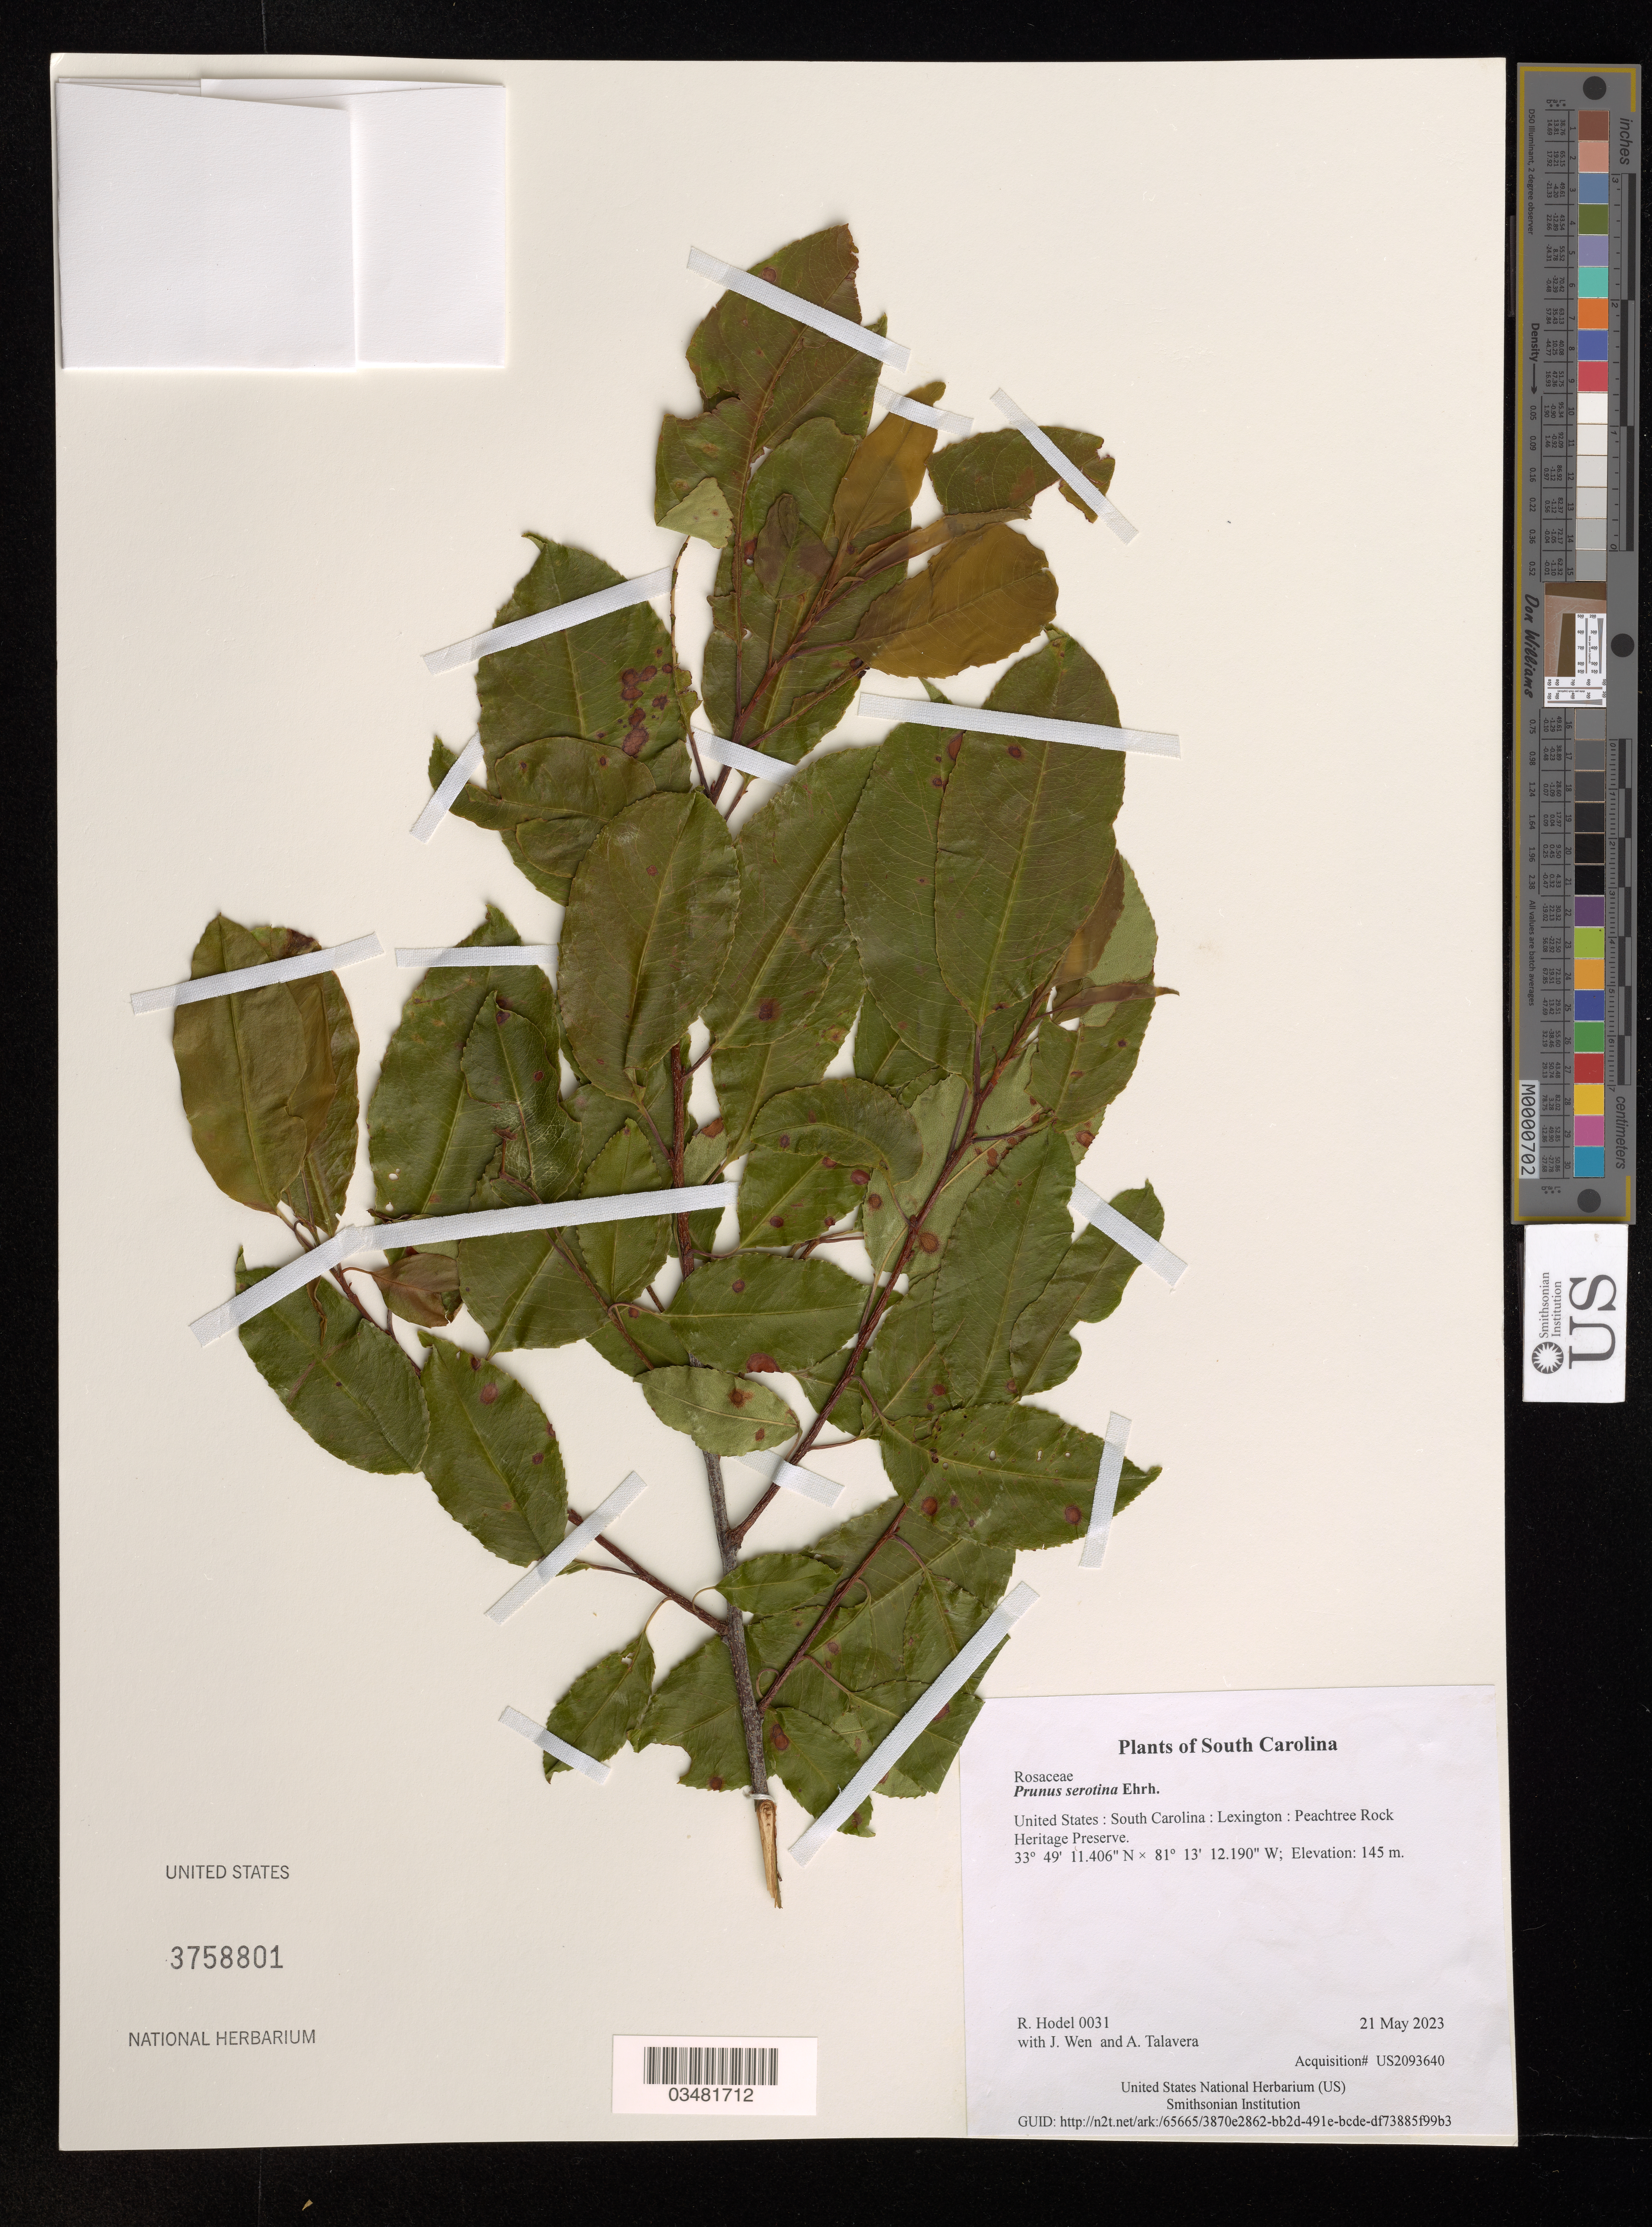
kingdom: Plantae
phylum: Tracheophyta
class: Magnoliopsida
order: Rosales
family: Rosaceae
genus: Prunus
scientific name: Prunus serotina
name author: Ehrh.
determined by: Hodel, Richard G. J.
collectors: R. Hodel, J. Wen & A. Talavera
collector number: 0031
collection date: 2023-05-21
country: United States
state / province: South Carolina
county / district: Lexington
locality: Peachtree Rock Heritage Preserve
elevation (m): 145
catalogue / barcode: US 3758801